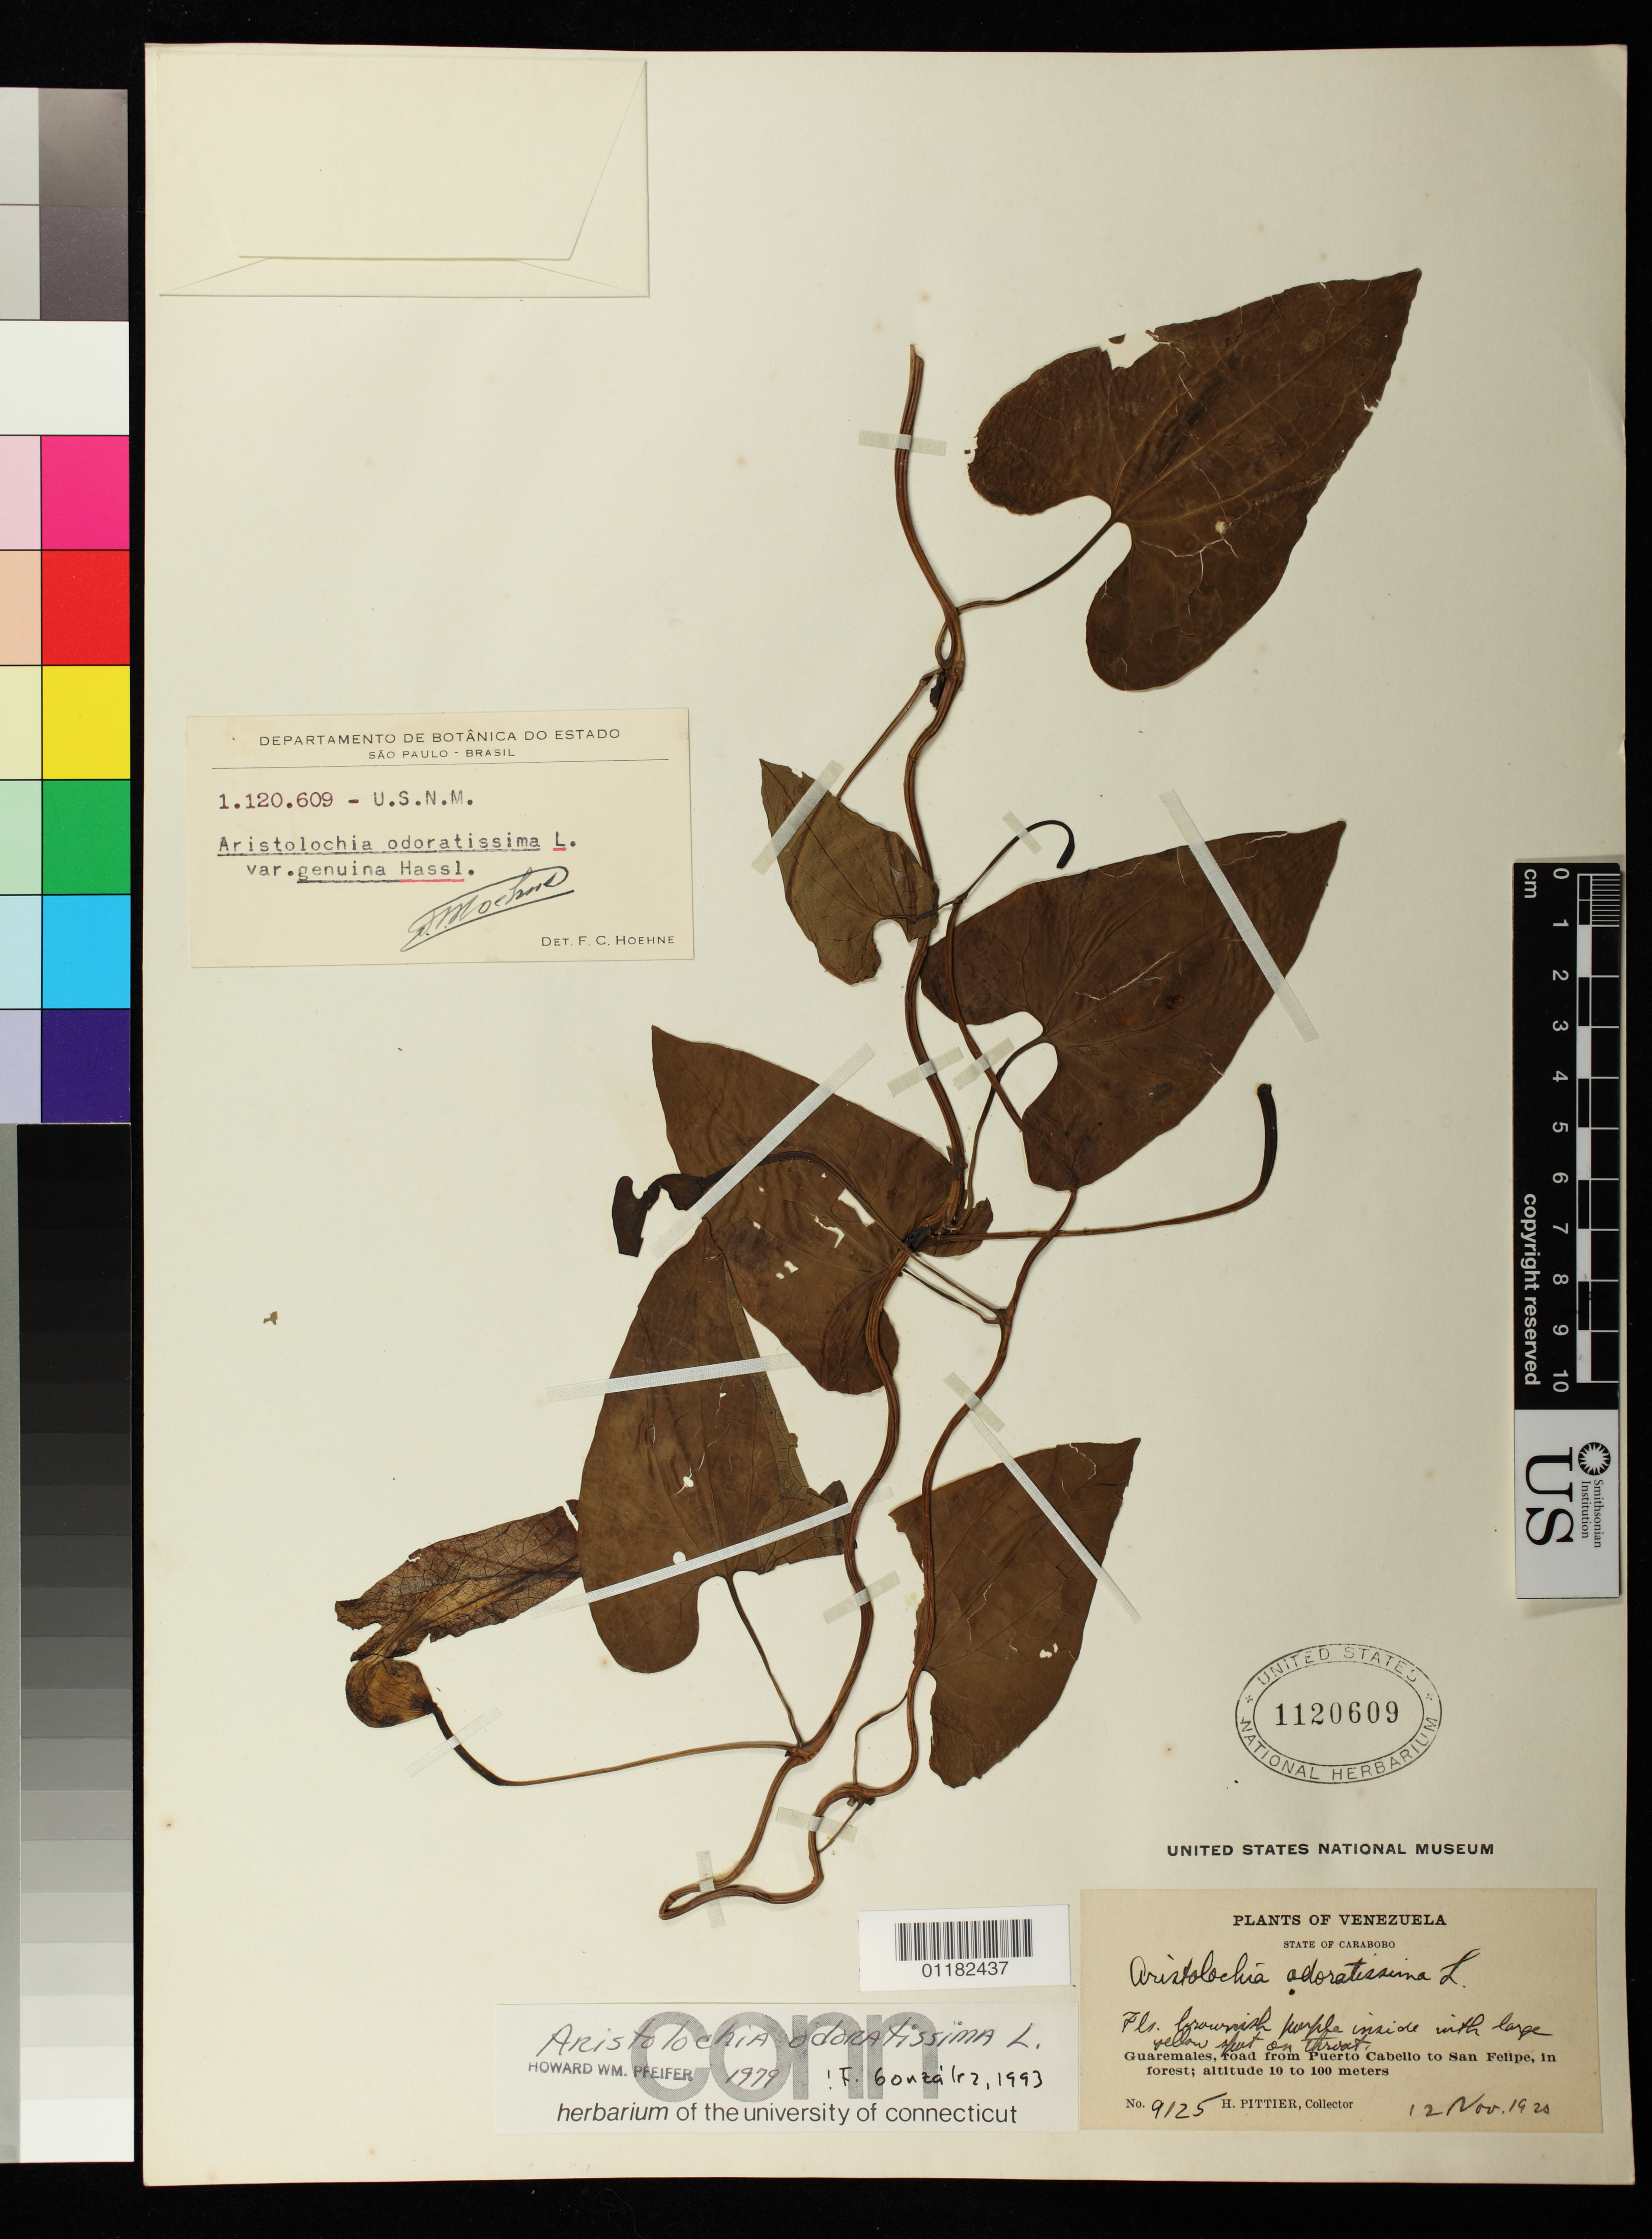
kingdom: Plantae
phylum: Tracheophyta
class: Magnoliopsida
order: Piperales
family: Aristolochiaceae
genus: Aristolochia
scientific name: Aristolochia odoratissima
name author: L.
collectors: H. F. Pittier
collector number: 9125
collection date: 1920-11-12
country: Venezuela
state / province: Carabobo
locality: Guaremales, road from Puerto Cabello to San Felipe.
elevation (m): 10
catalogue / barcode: US 1120609